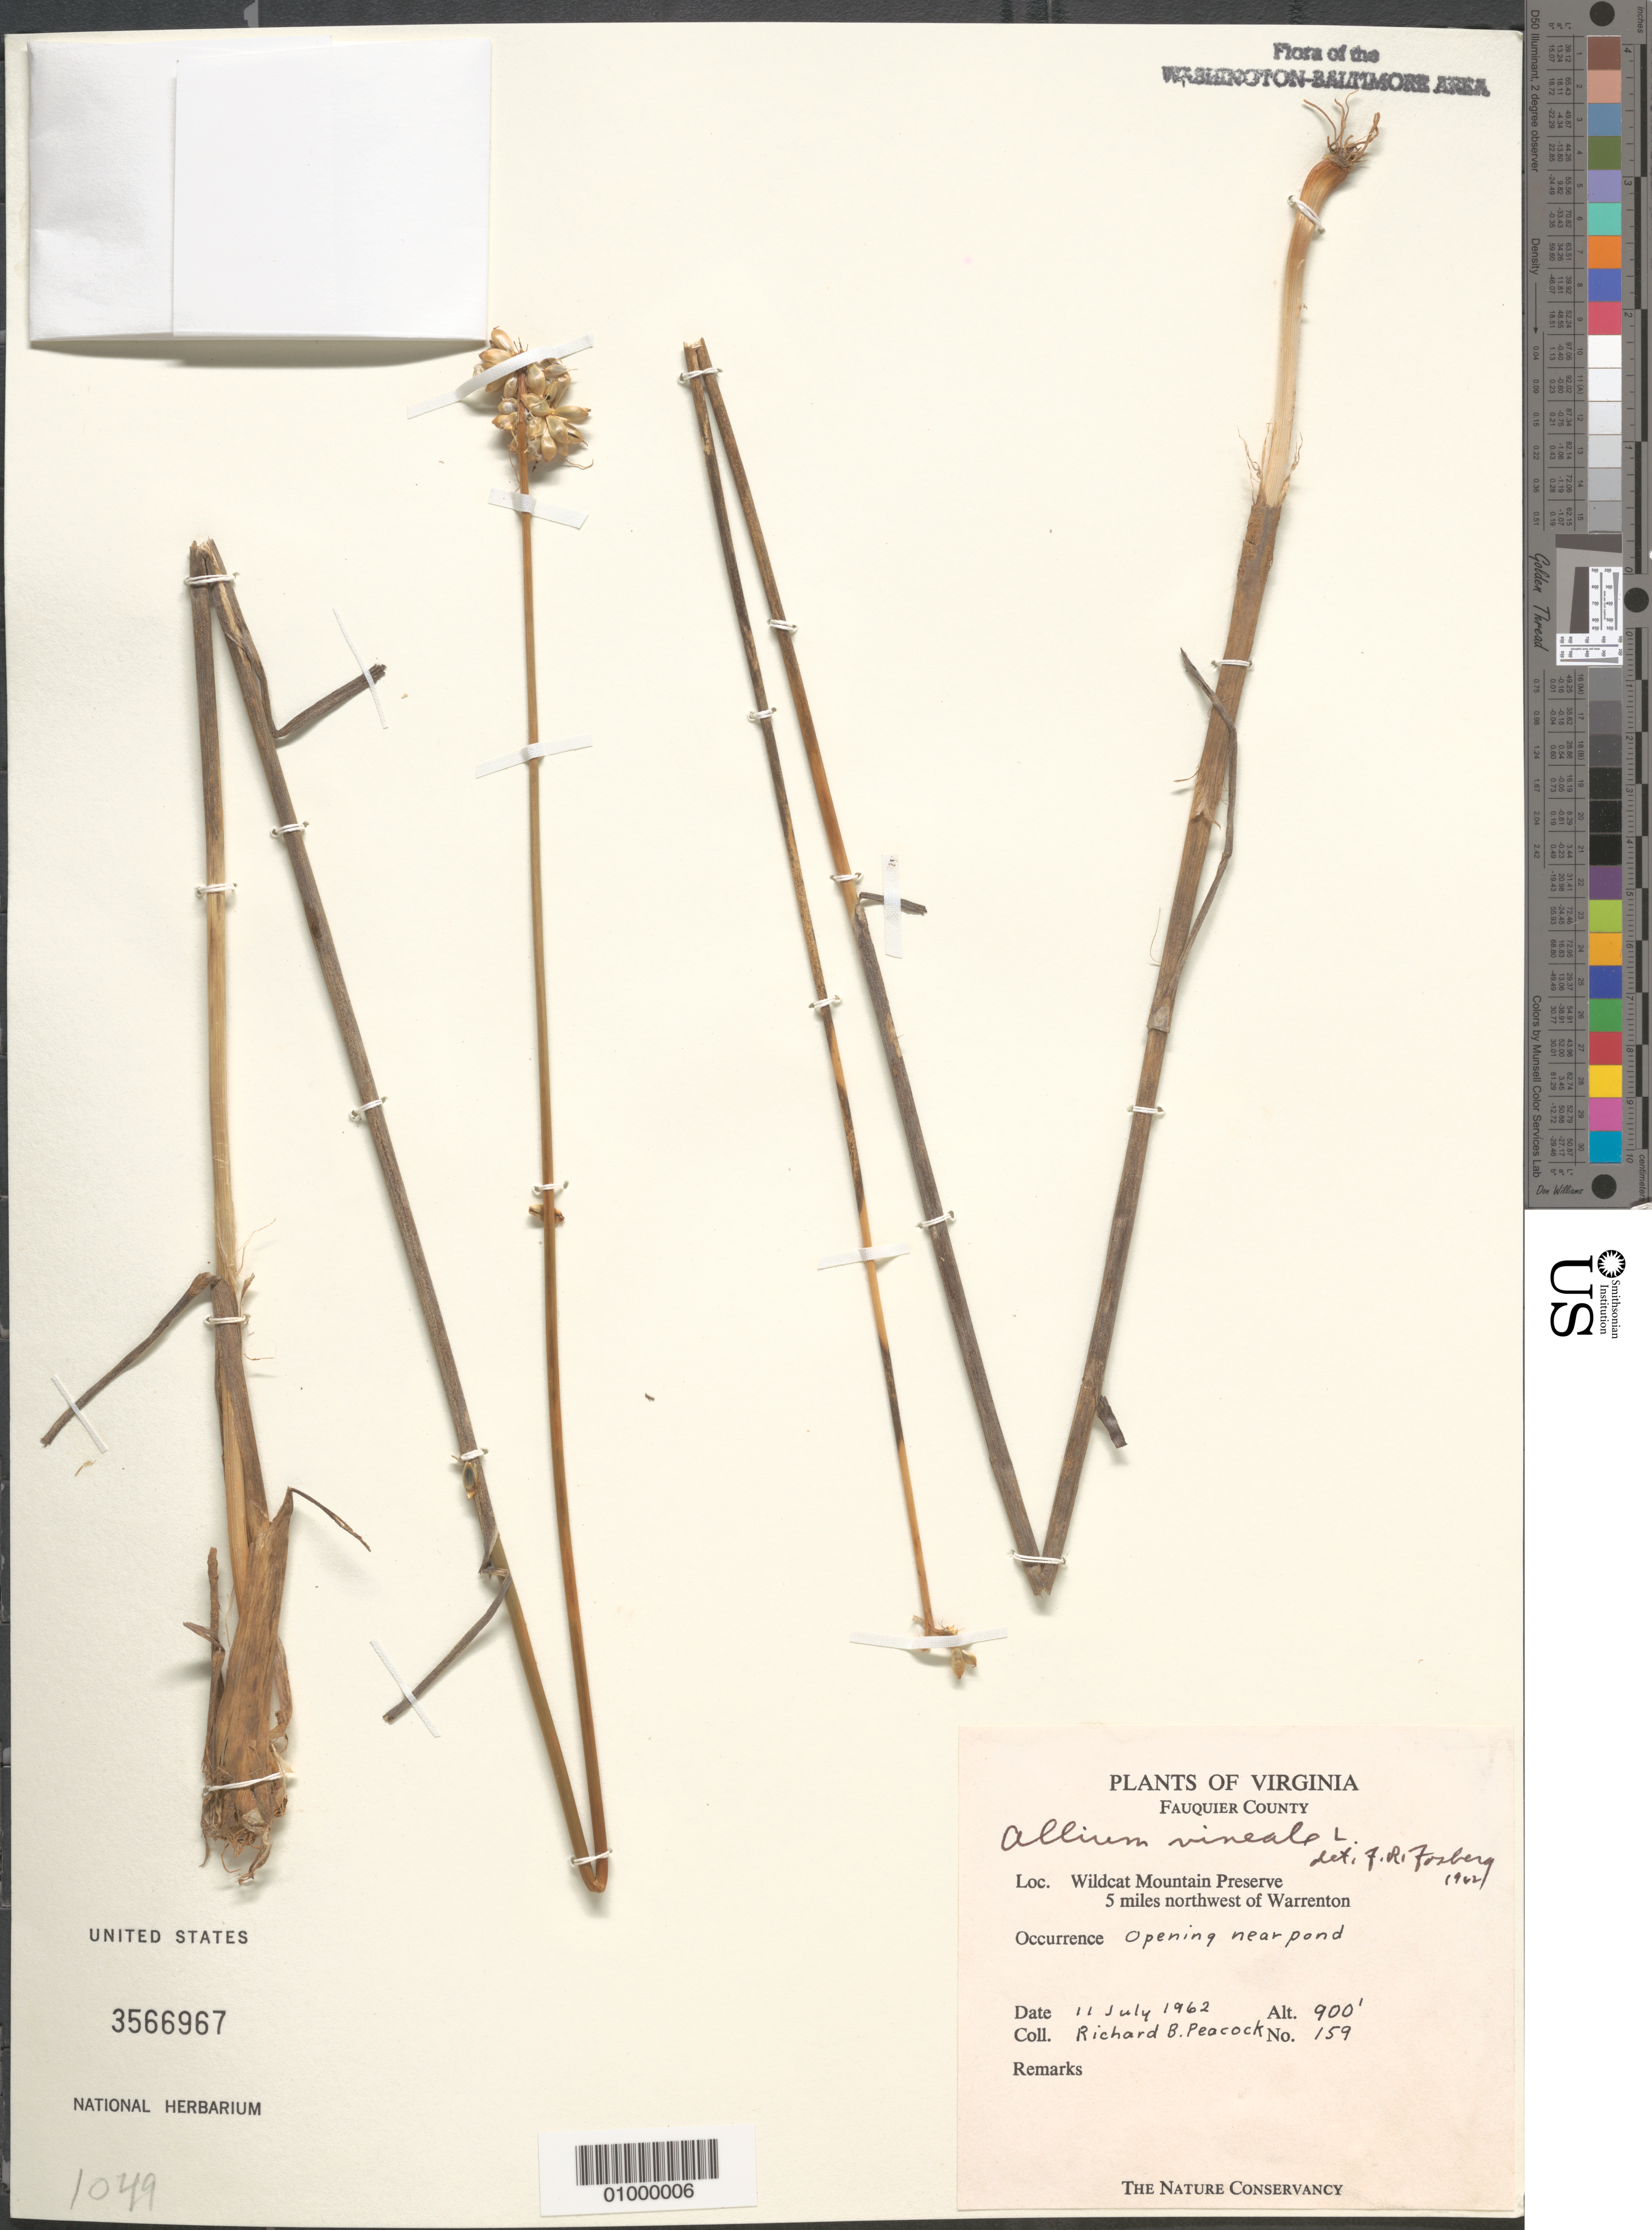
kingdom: Plantae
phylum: Tracheophyta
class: Liliopsida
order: Asparagales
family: Amaryllidaceae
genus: Allium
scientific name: Allium vineale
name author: L.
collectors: R. Peacock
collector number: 159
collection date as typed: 11 Jul 1962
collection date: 1962-07-11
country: United States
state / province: Virginia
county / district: Fauquier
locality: Wildcat Mountain Preserve, 5 miles northwest of Warrenton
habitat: opening near pond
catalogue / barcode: US 3566967